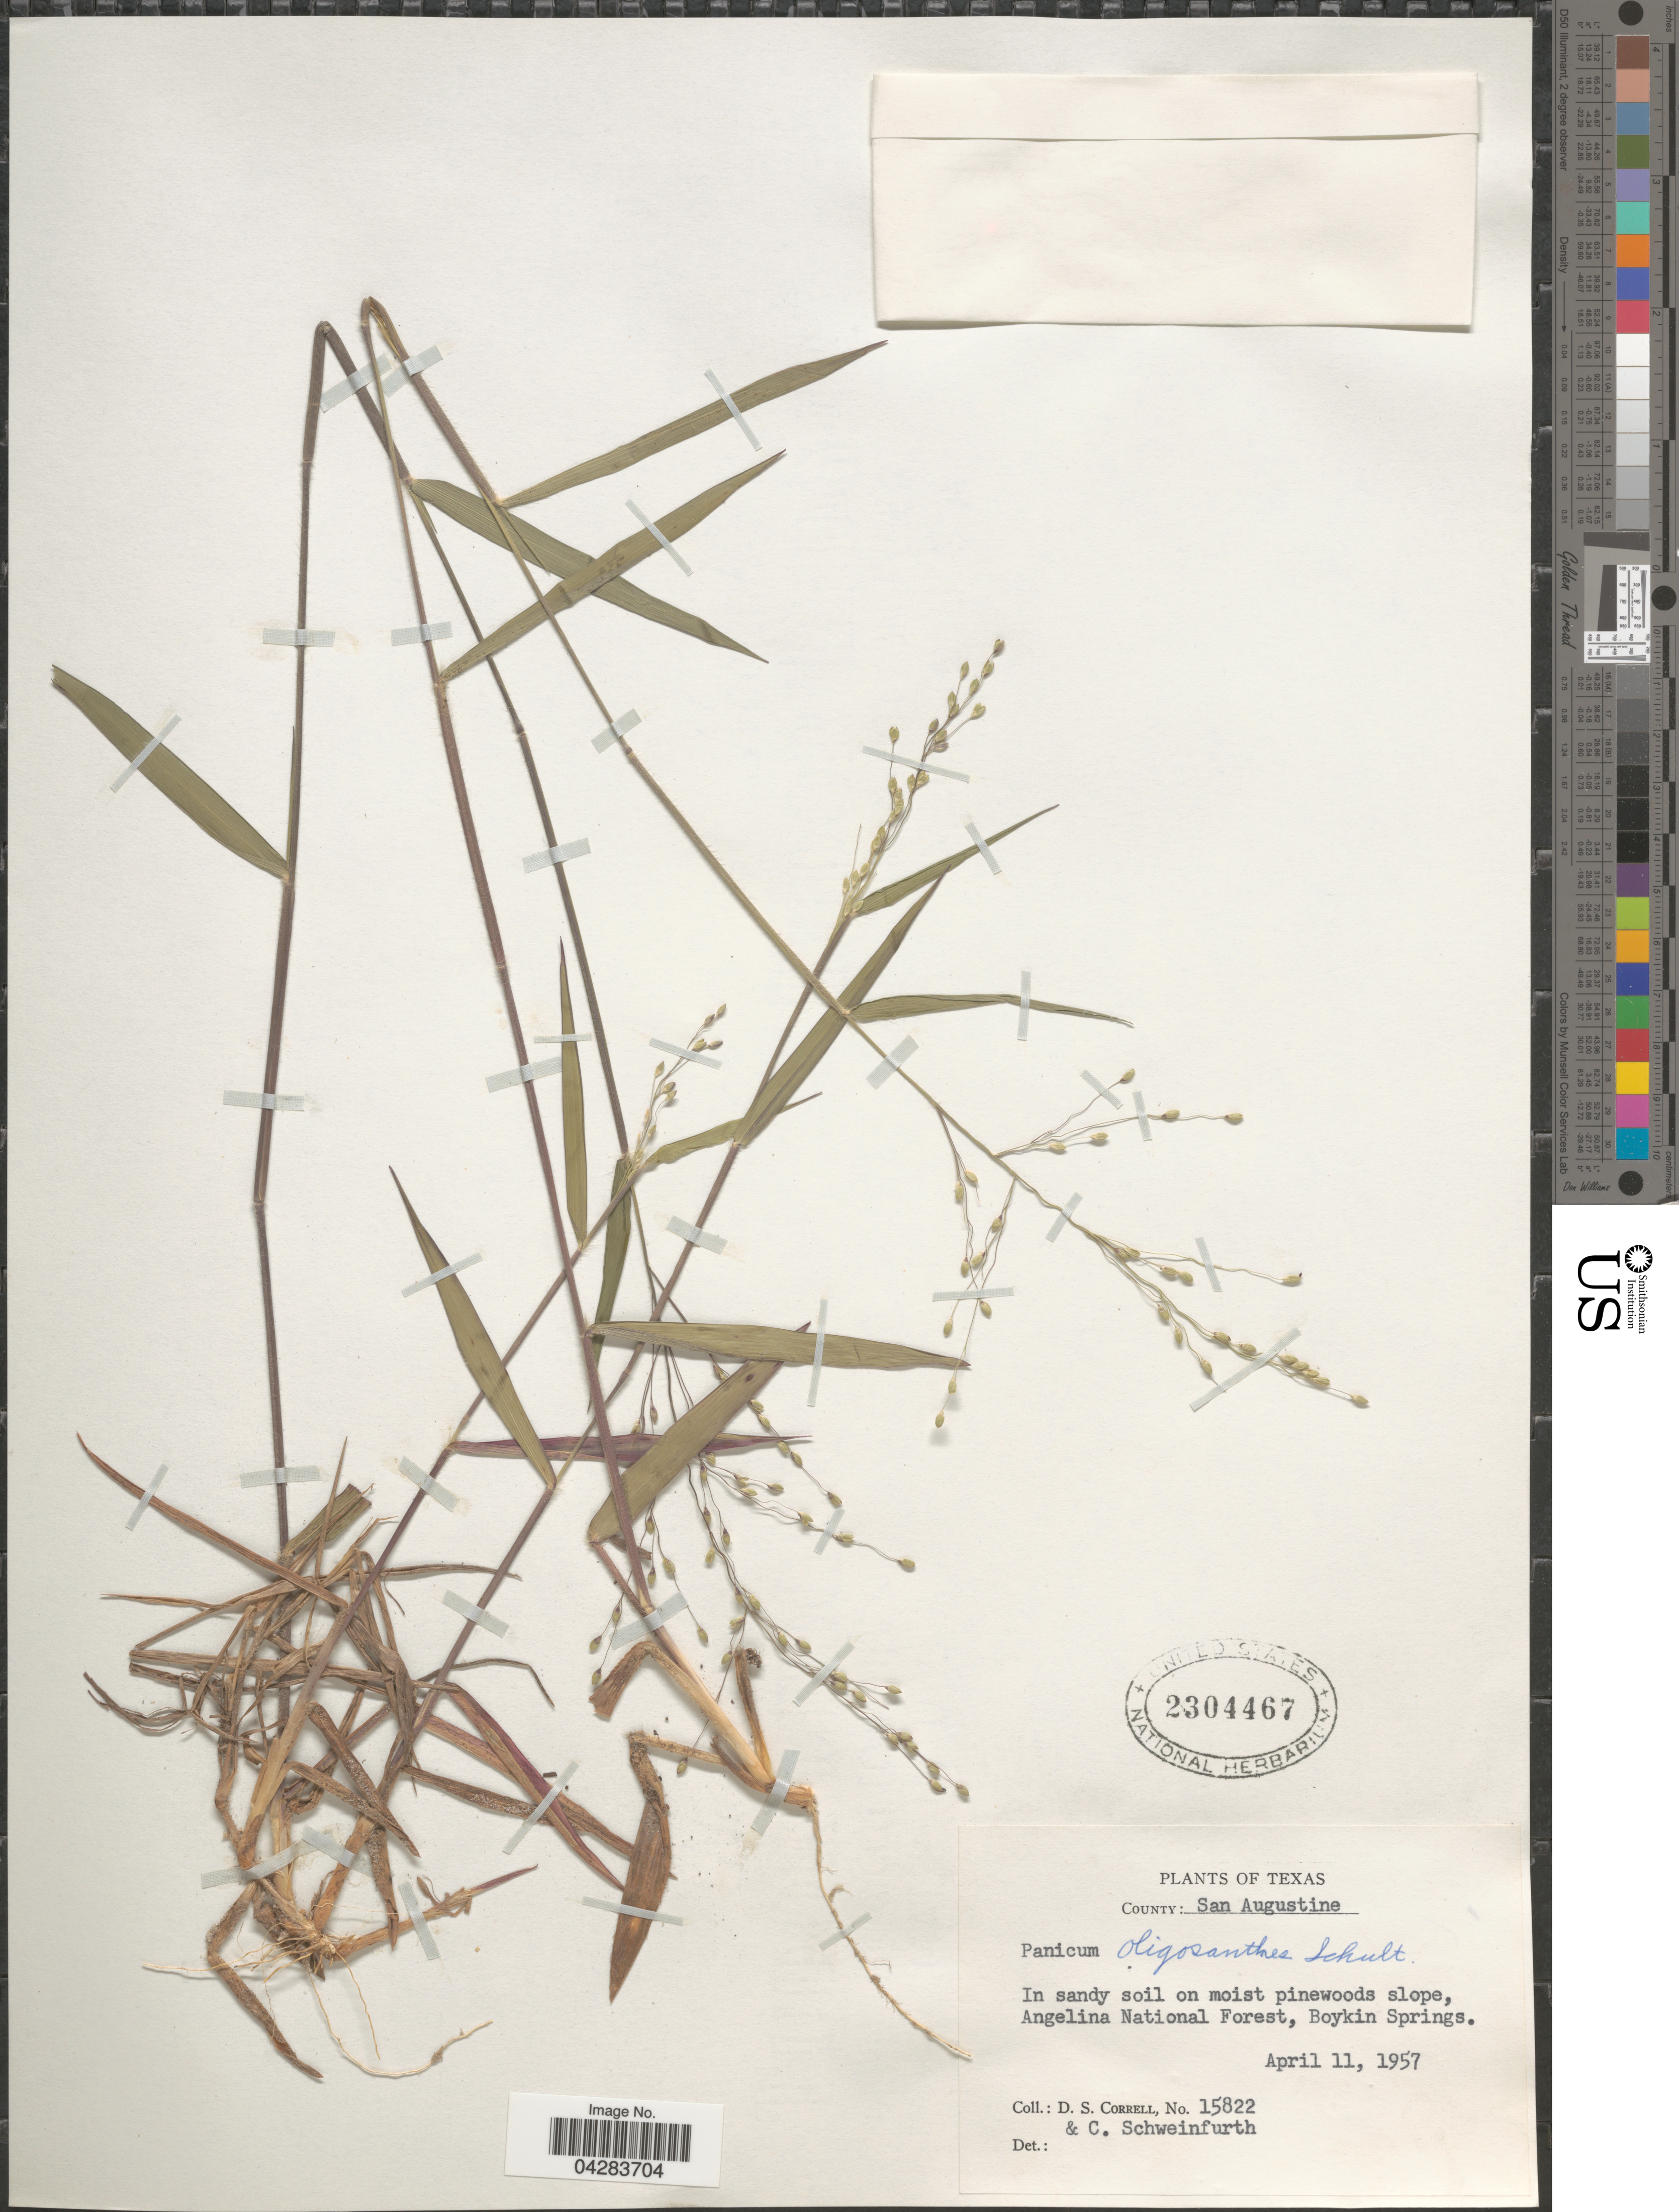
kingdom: Plantae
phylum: Tracheophyta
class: Liliopsida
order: Poales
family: Poaceae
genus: Dichanthelium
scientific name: Dichanthelium oligosanthes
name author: (Schult.) Gould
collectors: D. S. Correll & C. Schweinfurth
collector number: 15822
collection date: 1957-04-11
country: United States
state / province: Texas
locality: County: San Augustine. In sandy soil on moist pinewoods slope, Angelina National Forest, Boykin Springs.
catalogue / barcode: US 2304467